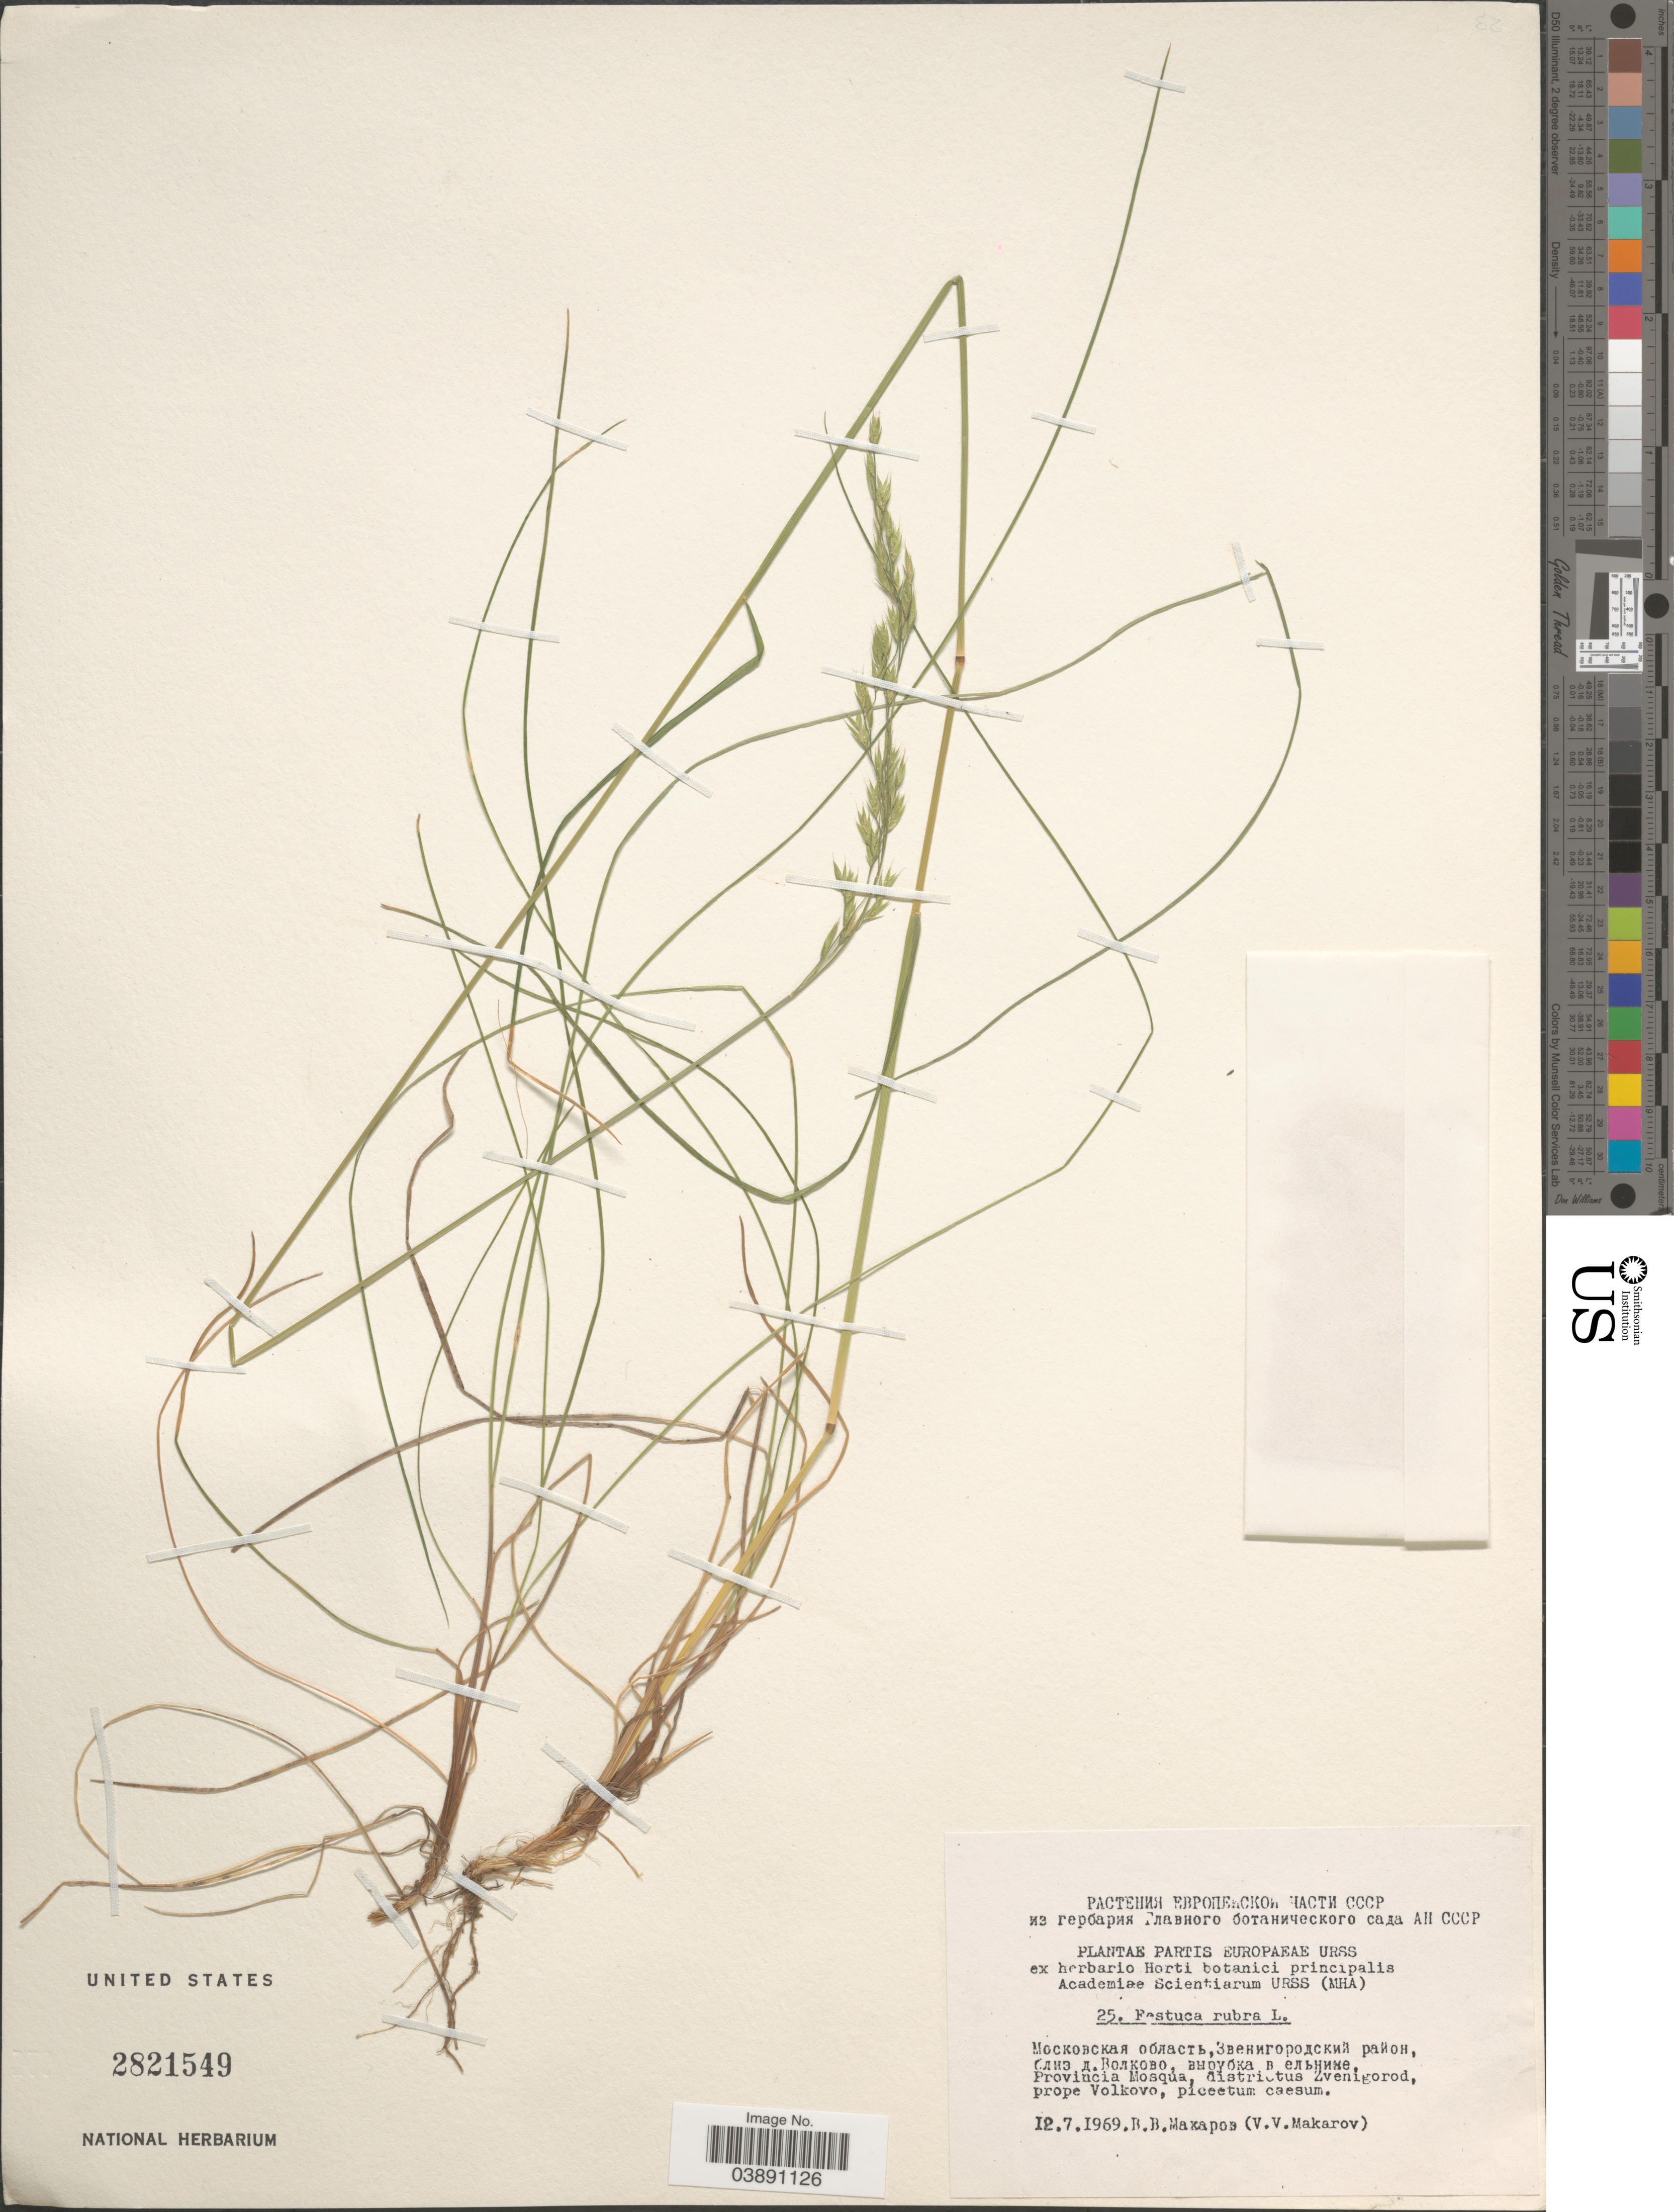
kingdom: Plantae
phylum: Tracheophyta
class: Liliopsida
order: Poales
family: Poaceae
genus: Festuca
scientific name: Festuca rubra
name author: L.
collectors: V. Makarov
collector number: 25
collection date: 1969-07-12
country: Russian Federation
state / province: Moscow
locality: X. Provincia Mosqua, districtus Zvenigorod, prope Volkovo, piceetum caesum.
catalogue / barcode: US 2821549